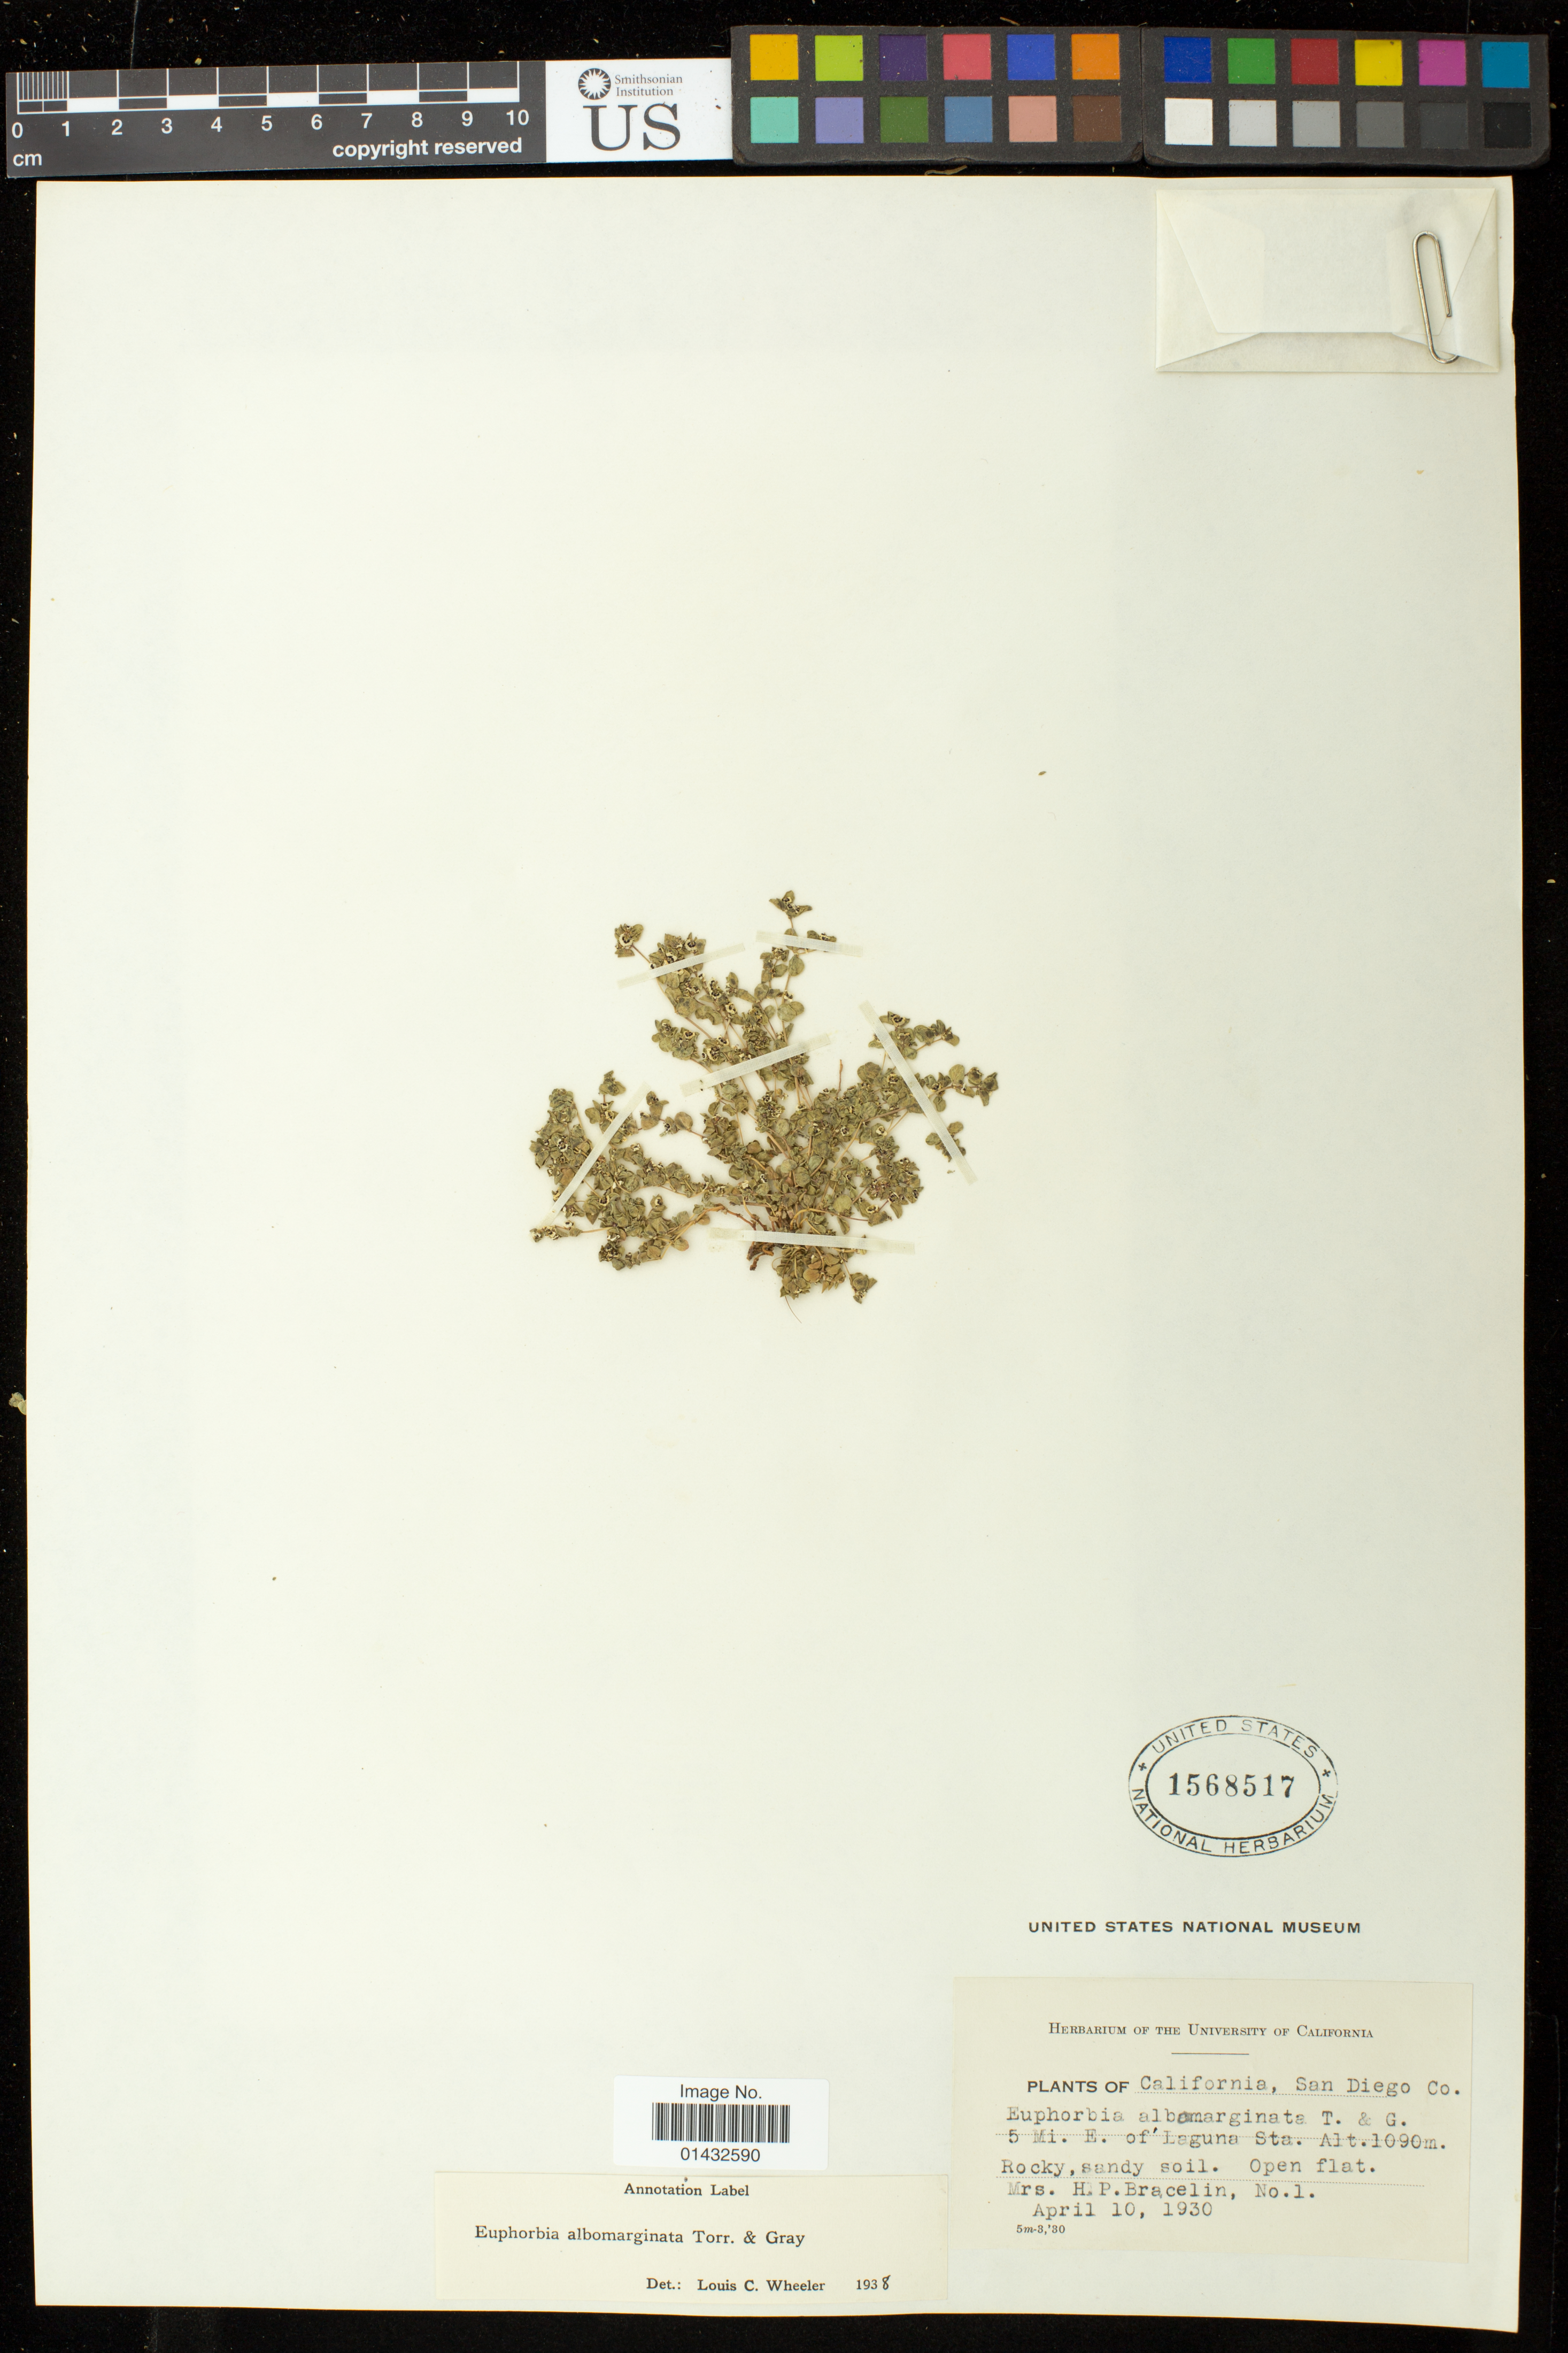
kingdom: Plantae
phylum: Tracheophyta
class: Magnoliopsida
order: Malpighiales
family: Euphorbiaceae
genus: Euphorbia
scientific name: Euphorbia albomarginata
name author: Torr. & A. Gray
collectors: H. Bracelin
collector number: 1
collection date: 1930-04-10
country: United States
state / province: California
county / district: San Diego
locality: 5 Mi. E. of Laguna Sta.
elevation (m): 1090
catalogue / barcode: US 1568517